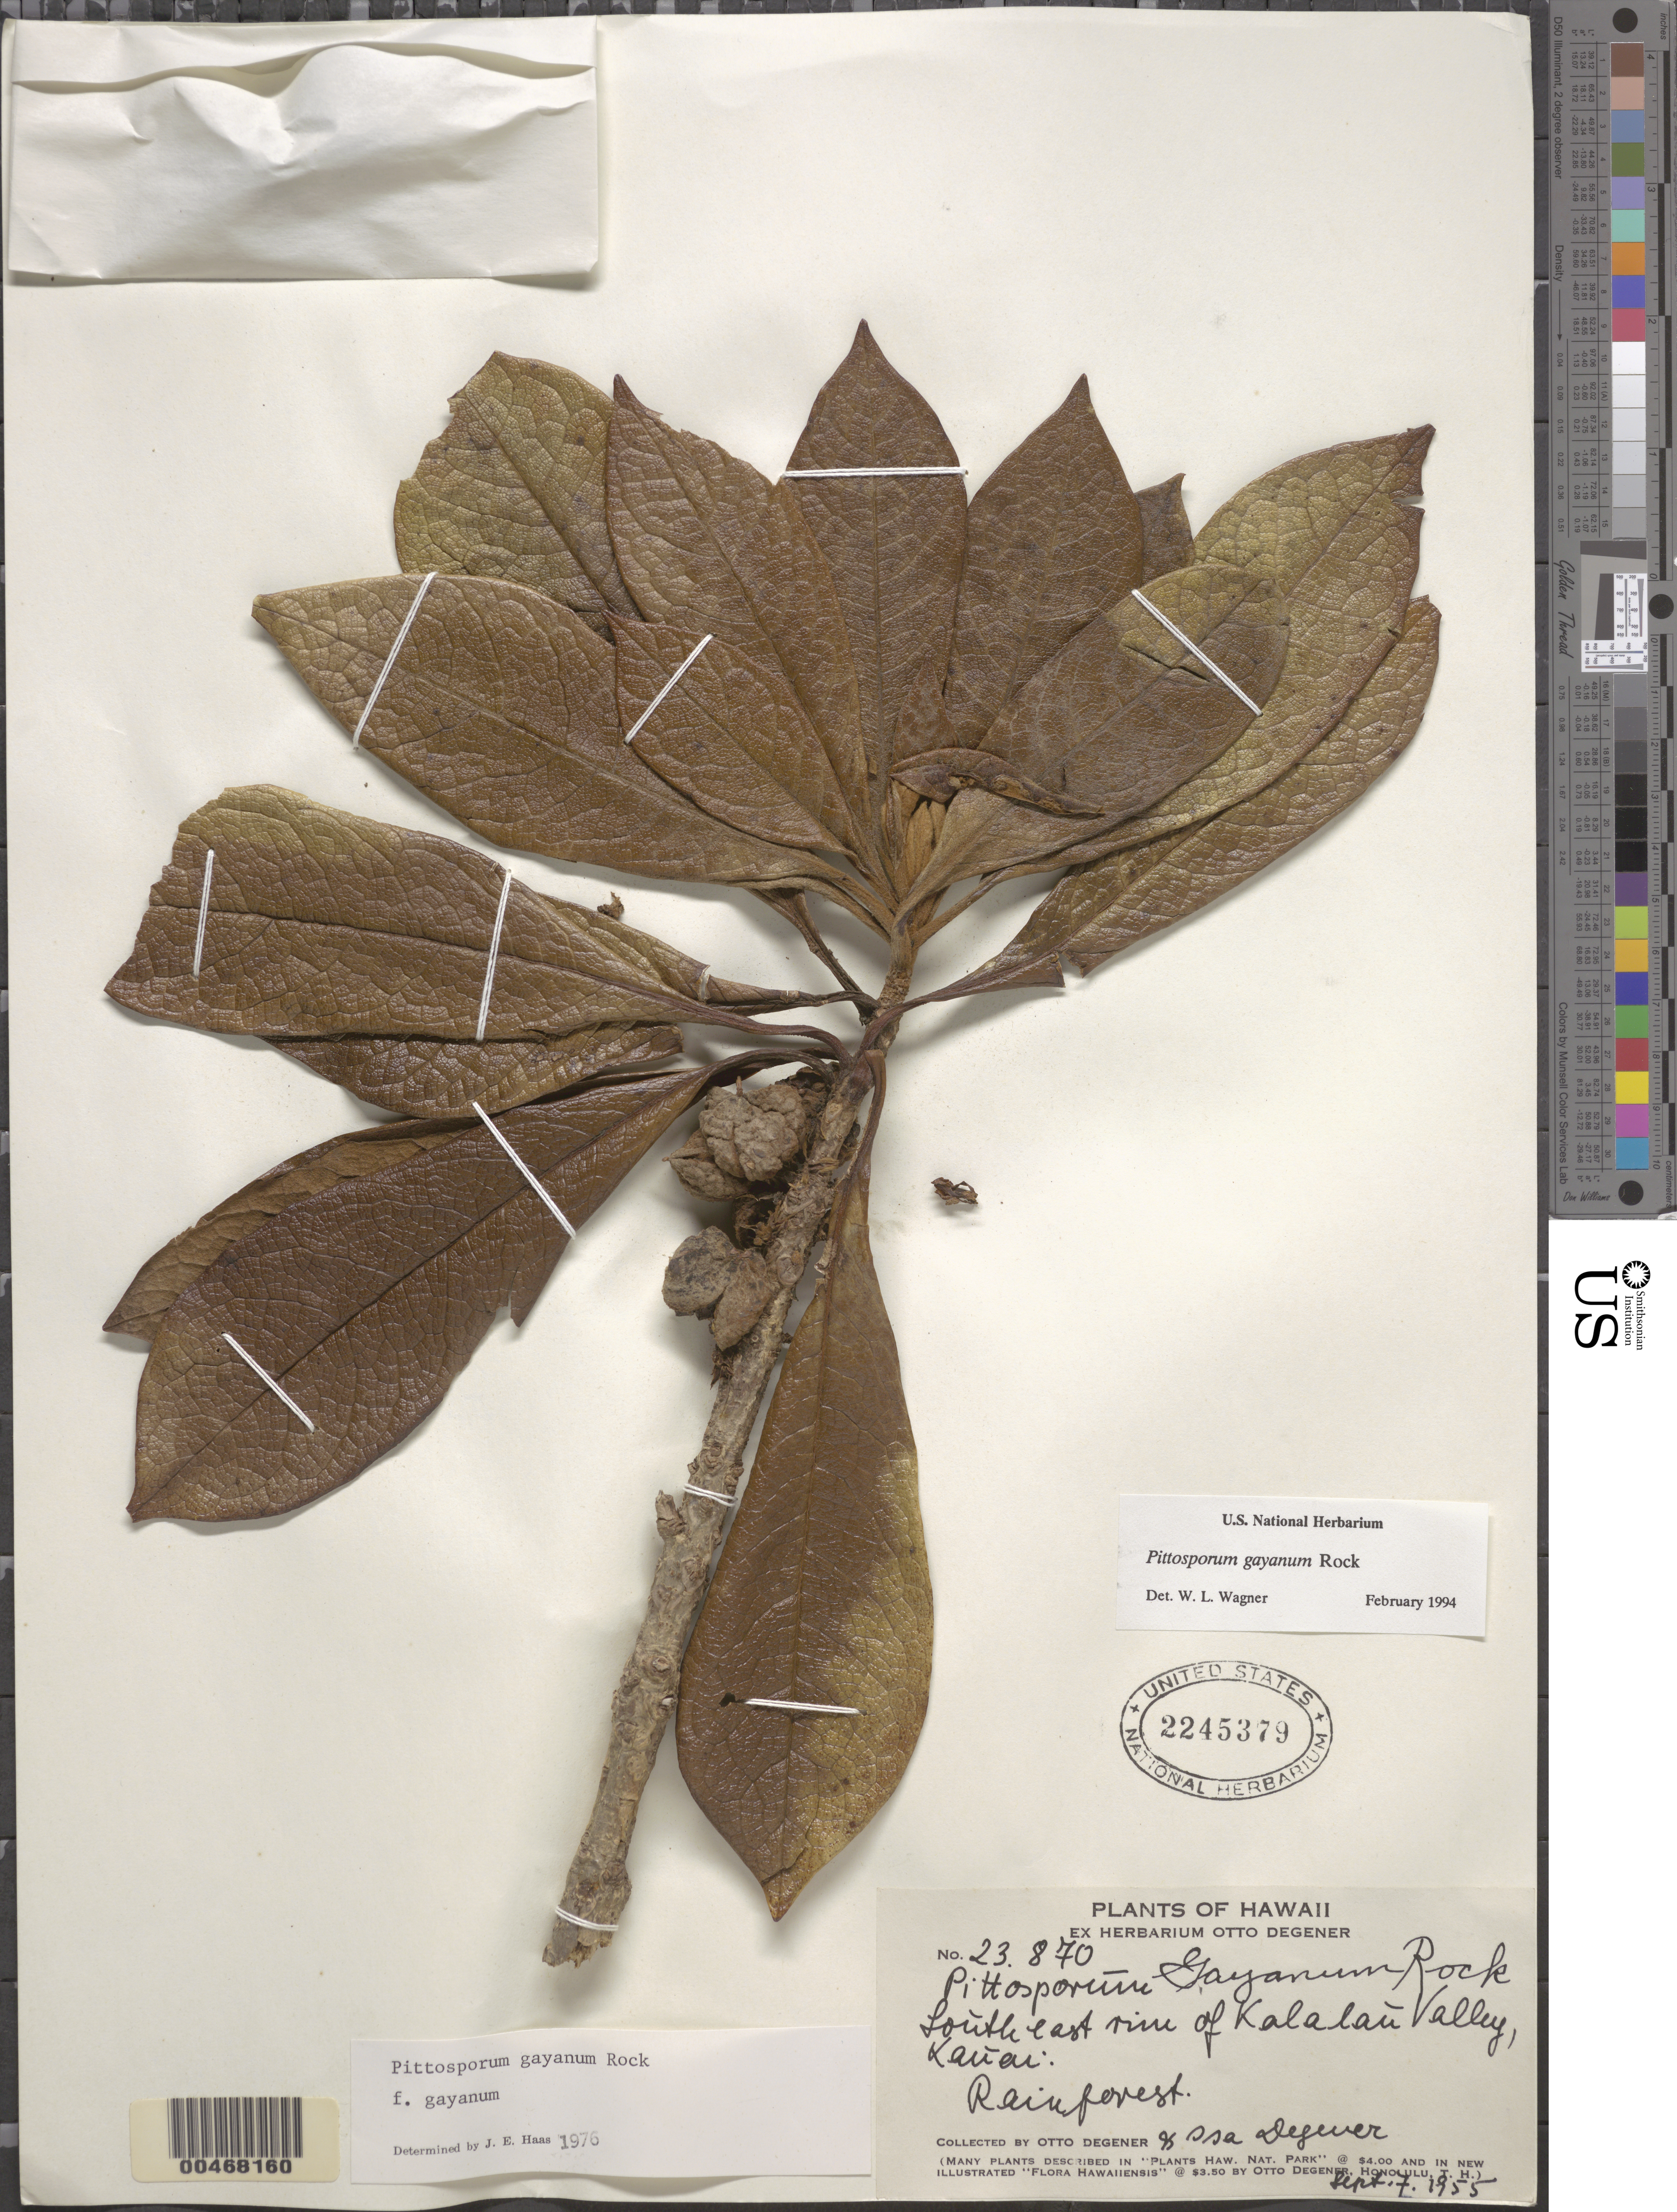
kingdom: Plantae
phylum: Tracheophyta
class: Magnoliopsida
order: Apiales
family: Pittosporaceae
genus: Pittosporum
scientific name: Pittosporum gayanum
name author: Rock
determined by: Wagner, W. L., (BOT), Smithsonian Institution - National Museum of Natural History (UNITED STATES)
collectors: O. Degener & I. Degener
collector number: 23.870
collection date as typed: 7 Sep 1955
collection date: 1955-09-07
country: United States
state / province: Hawaii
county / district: Kauai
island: Kaua'i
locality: Southeast rim of Kalalau Valley,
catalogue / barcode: US 2245379